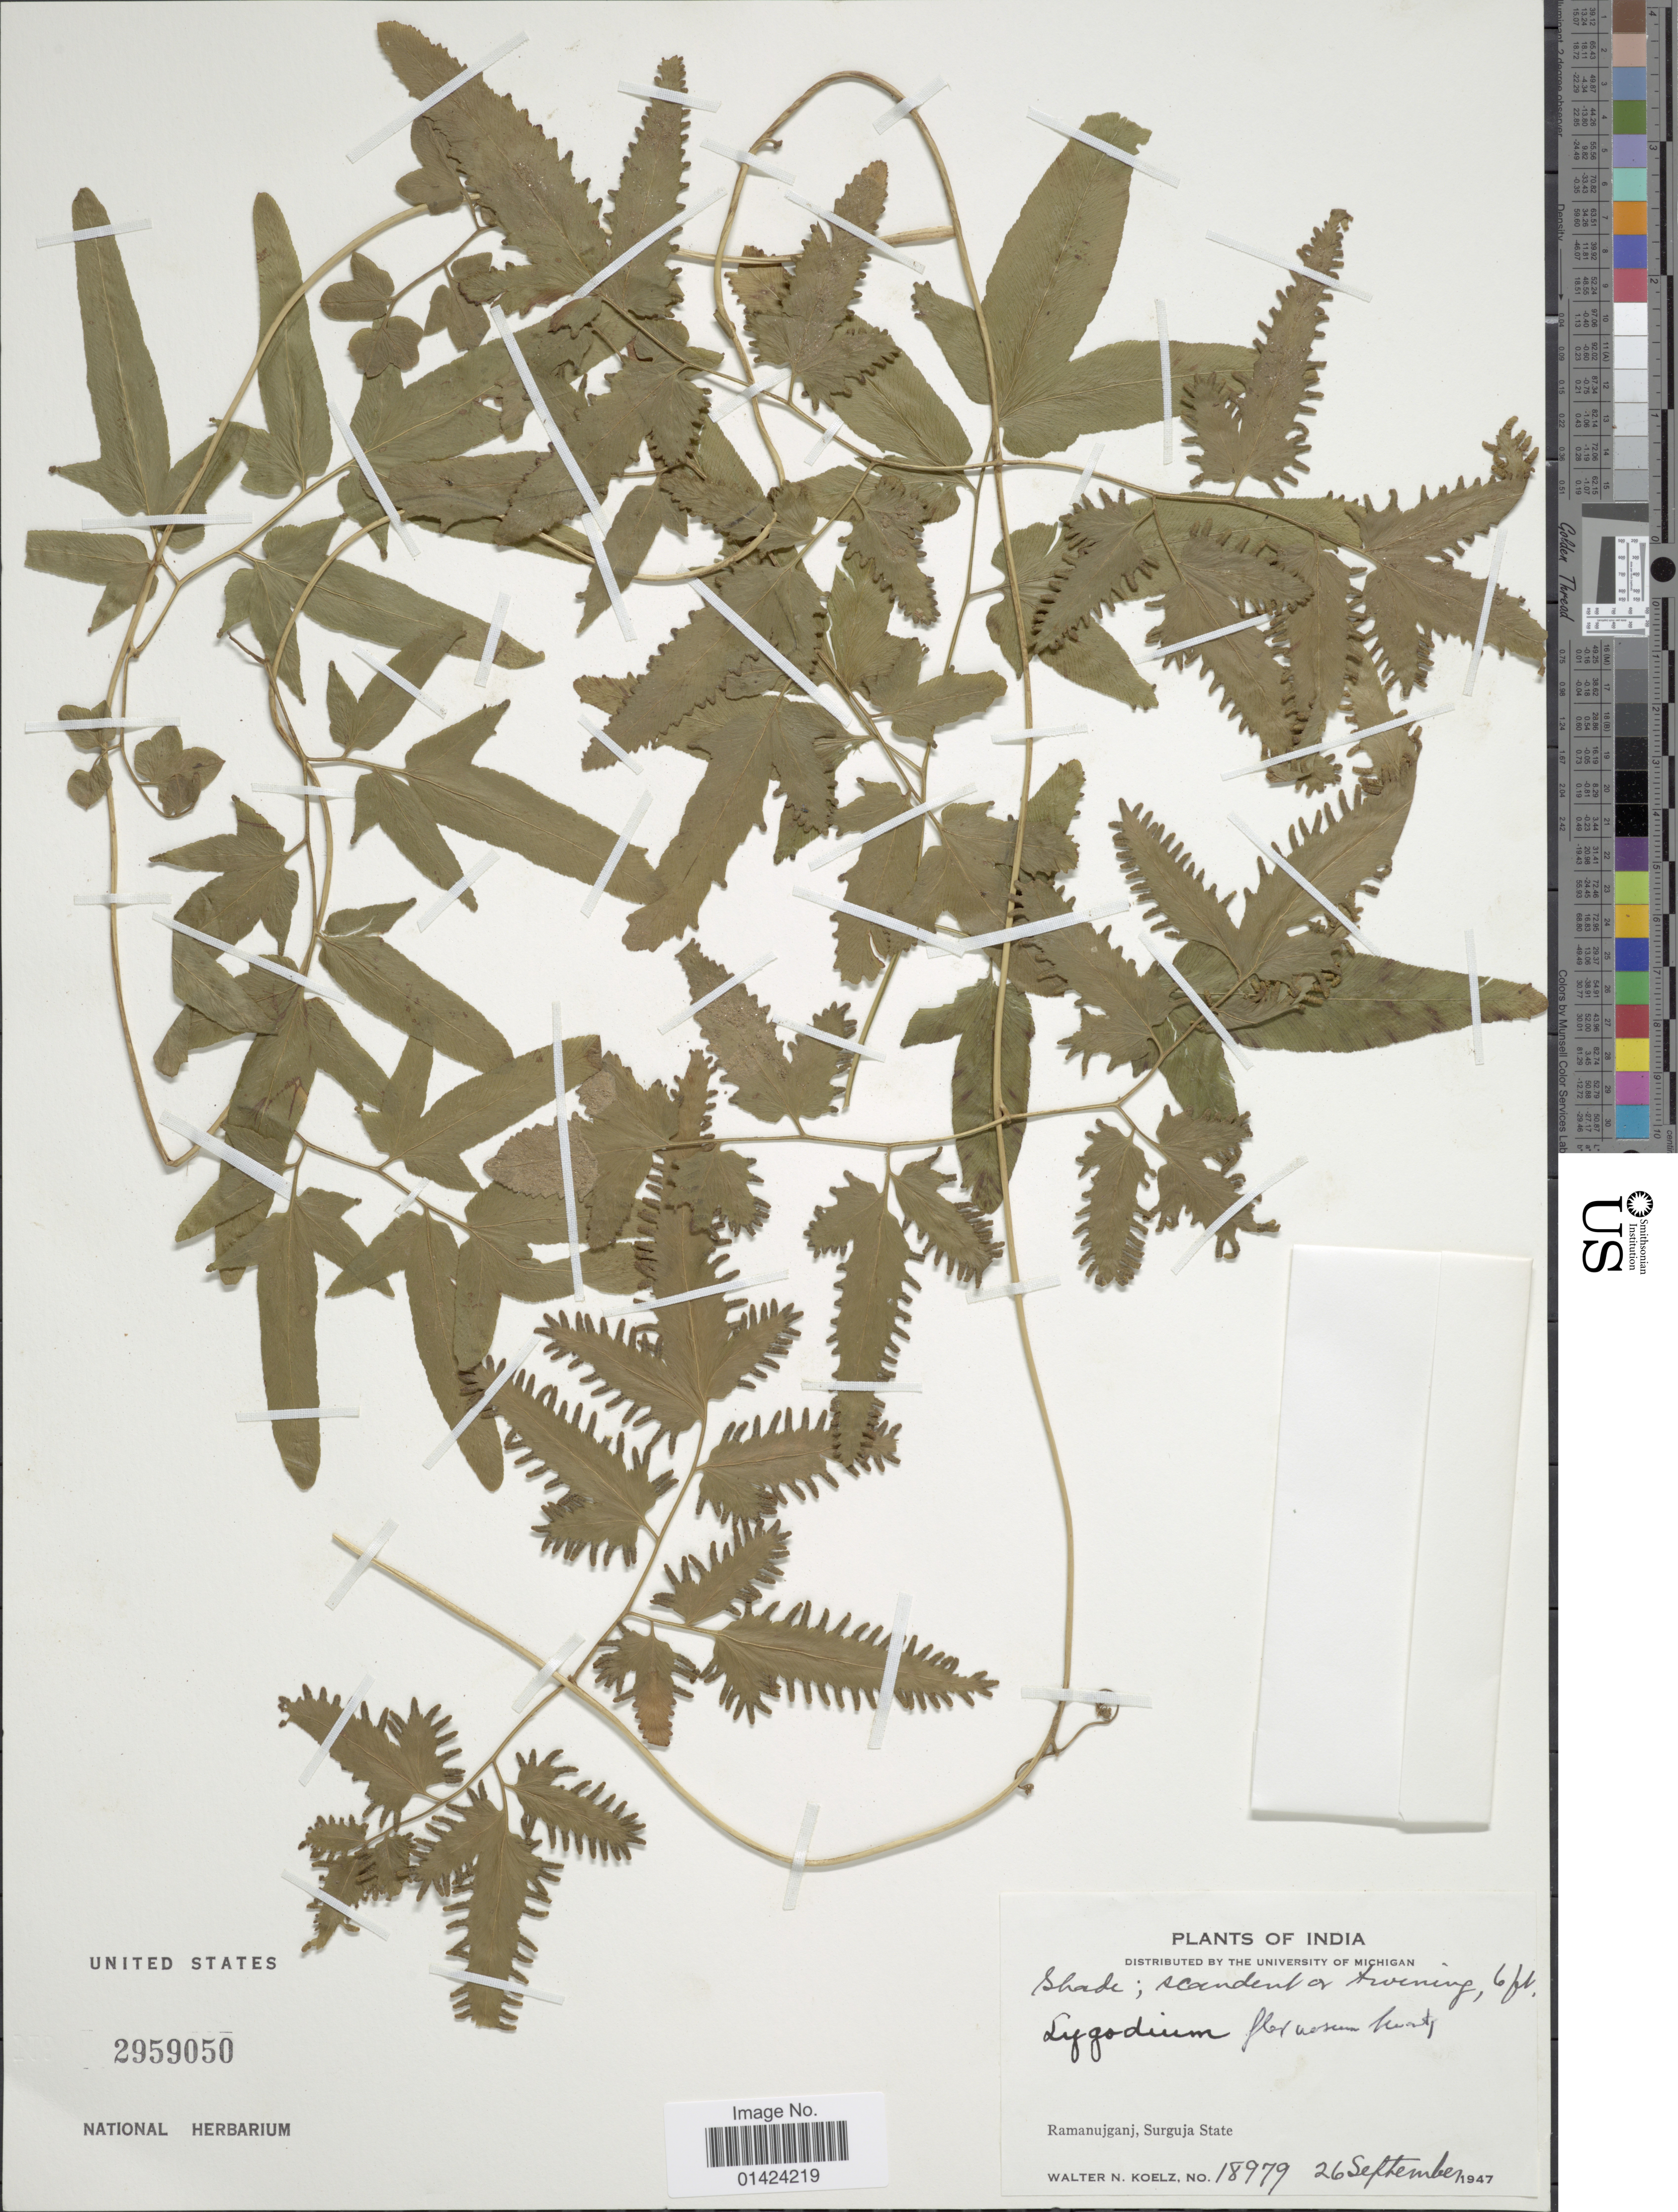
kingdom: Plantae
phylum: Tracheophyta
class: Polypodiopsida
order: Schizaeales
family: Lygodiaceae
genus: Lygodium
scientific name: Lygodium flexuosum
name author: Sw.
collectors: W. N. Koelz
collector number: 18979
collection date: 1947-09-26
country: India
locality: Ramanujganj, Surguja State.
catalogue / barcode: US 2959050